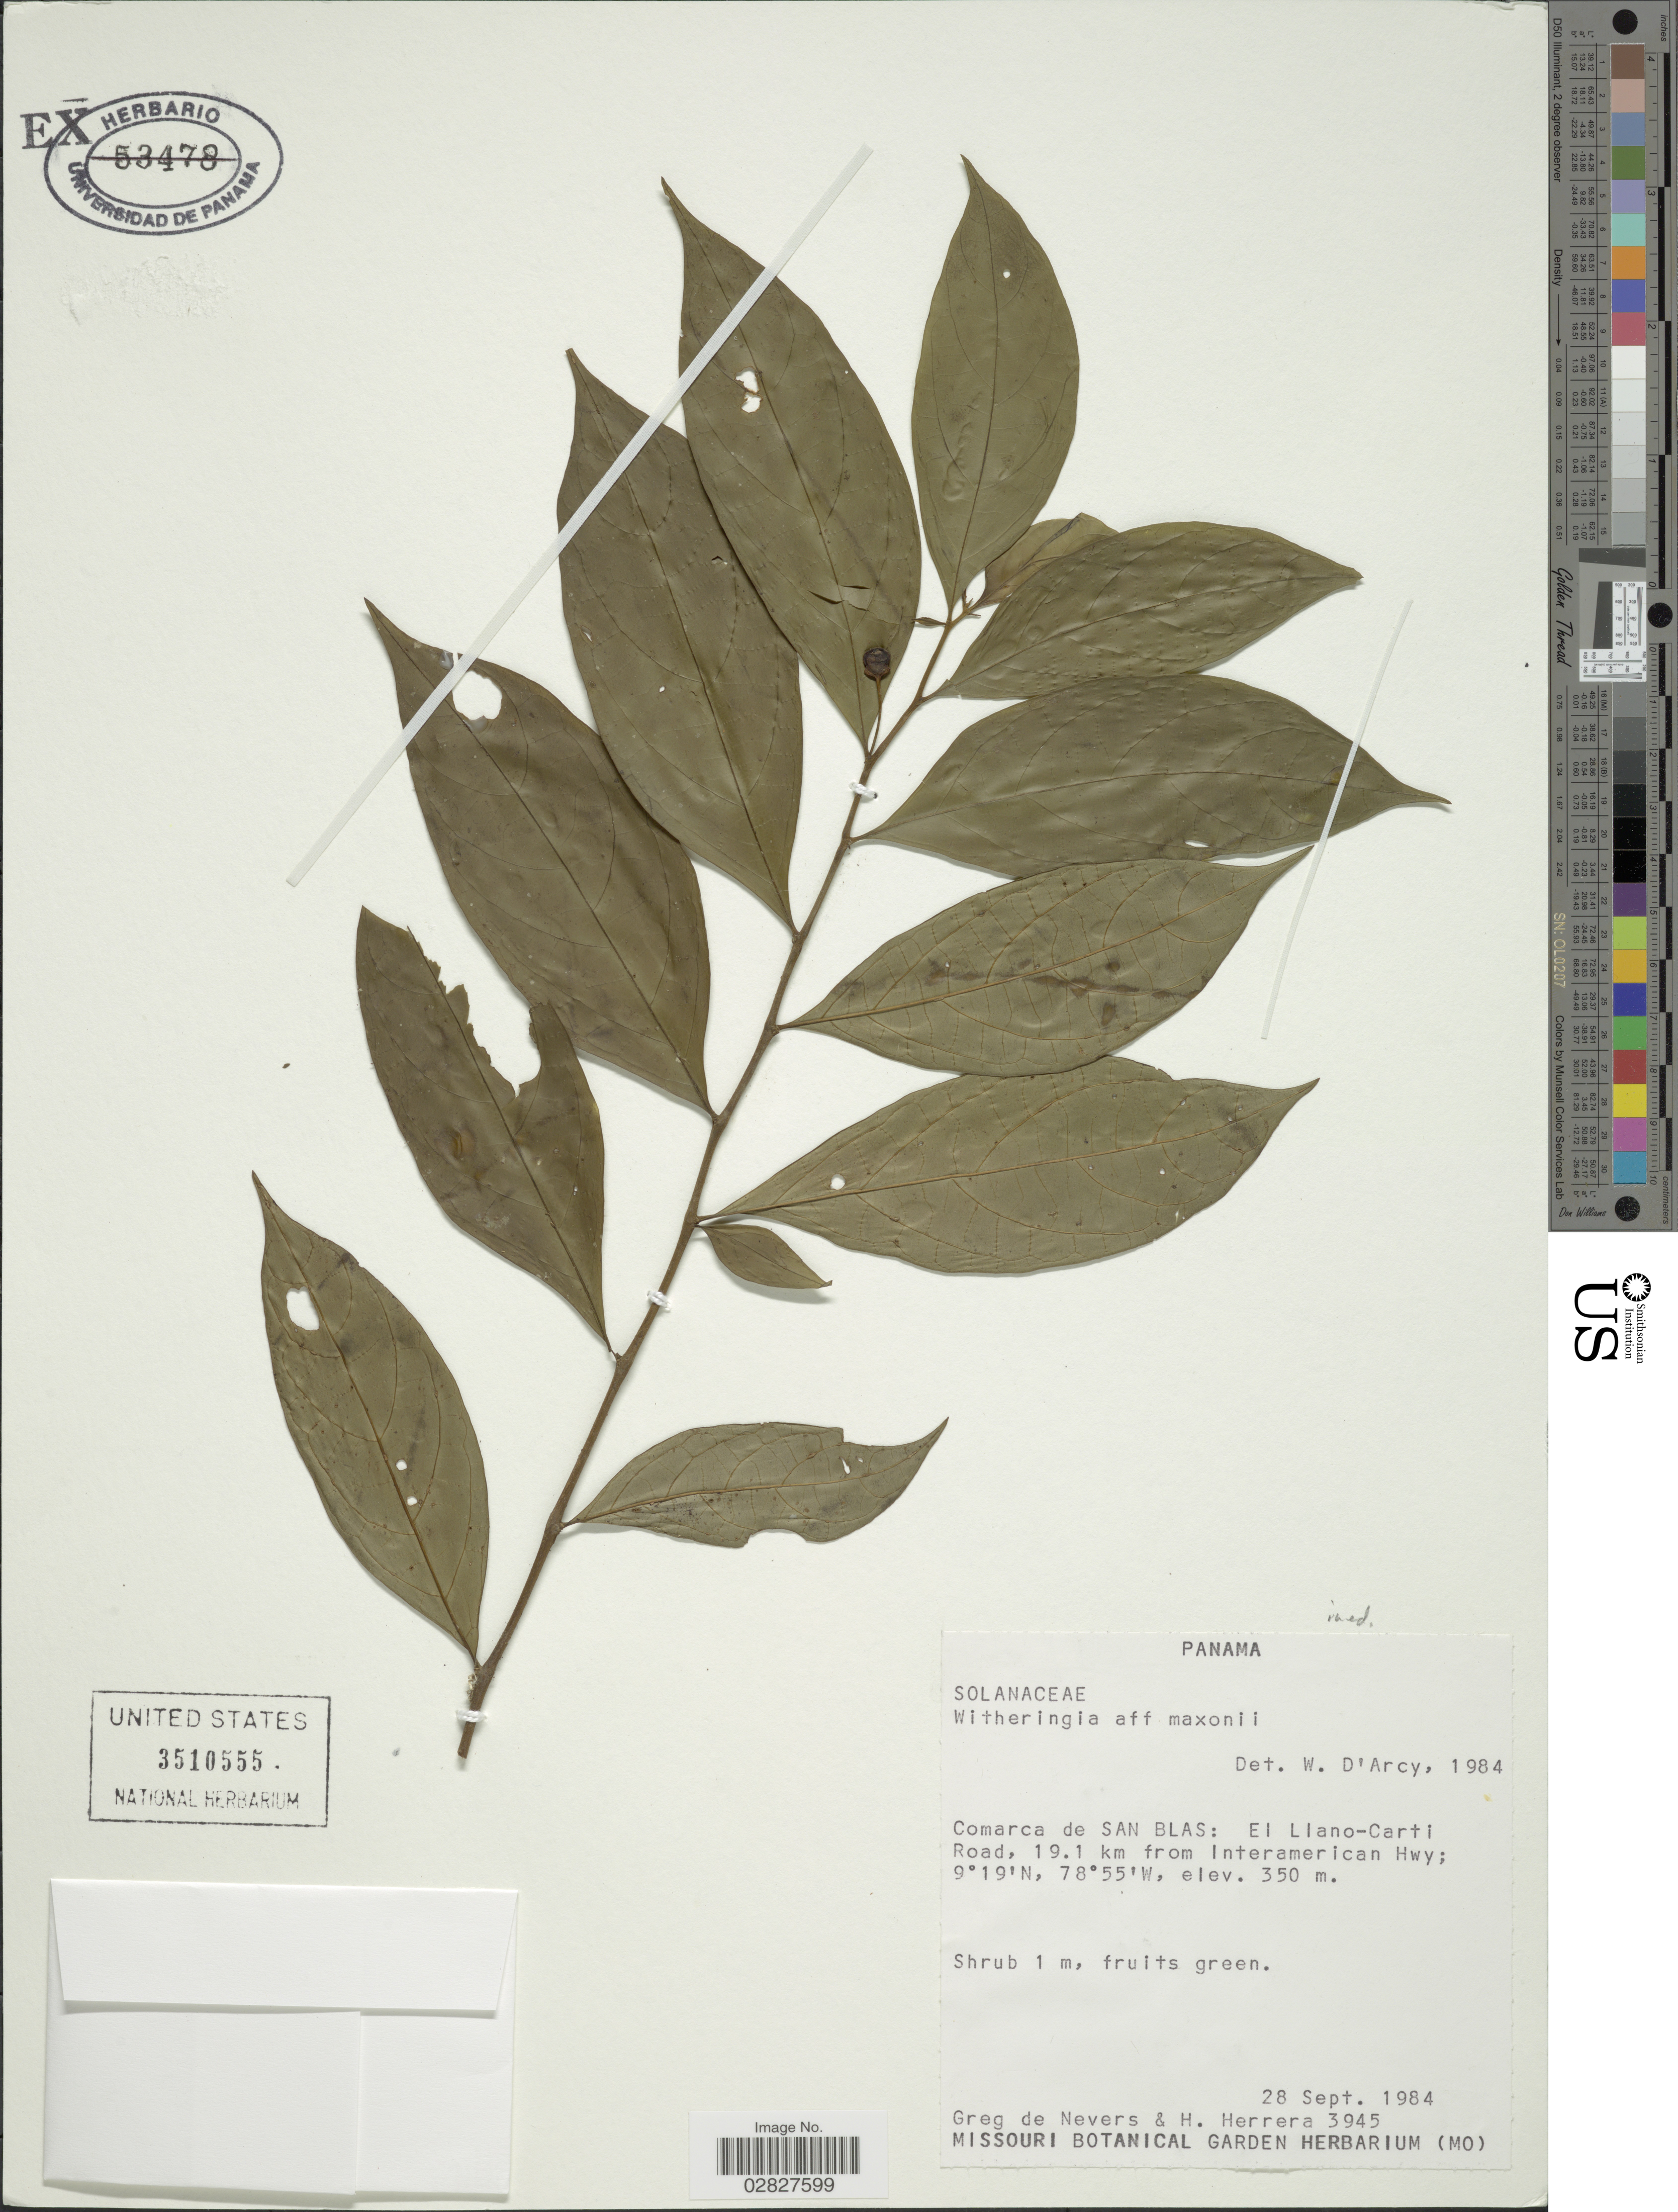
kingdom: Plantae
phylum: Tracheophyta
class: Magnoliopsida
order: Solanales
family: Solanaceae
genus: Witheringia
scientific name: Witheringia sp.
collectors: G. C. de Nevers & H. Herrera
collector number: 3945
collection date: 1984-09-28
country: Panama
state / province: Kuna Yala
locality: Comarca de San Blas: El Llano-Carti Road, 19.1 km from Interamerican Hwy.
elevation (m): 350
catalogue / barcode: US 3510555